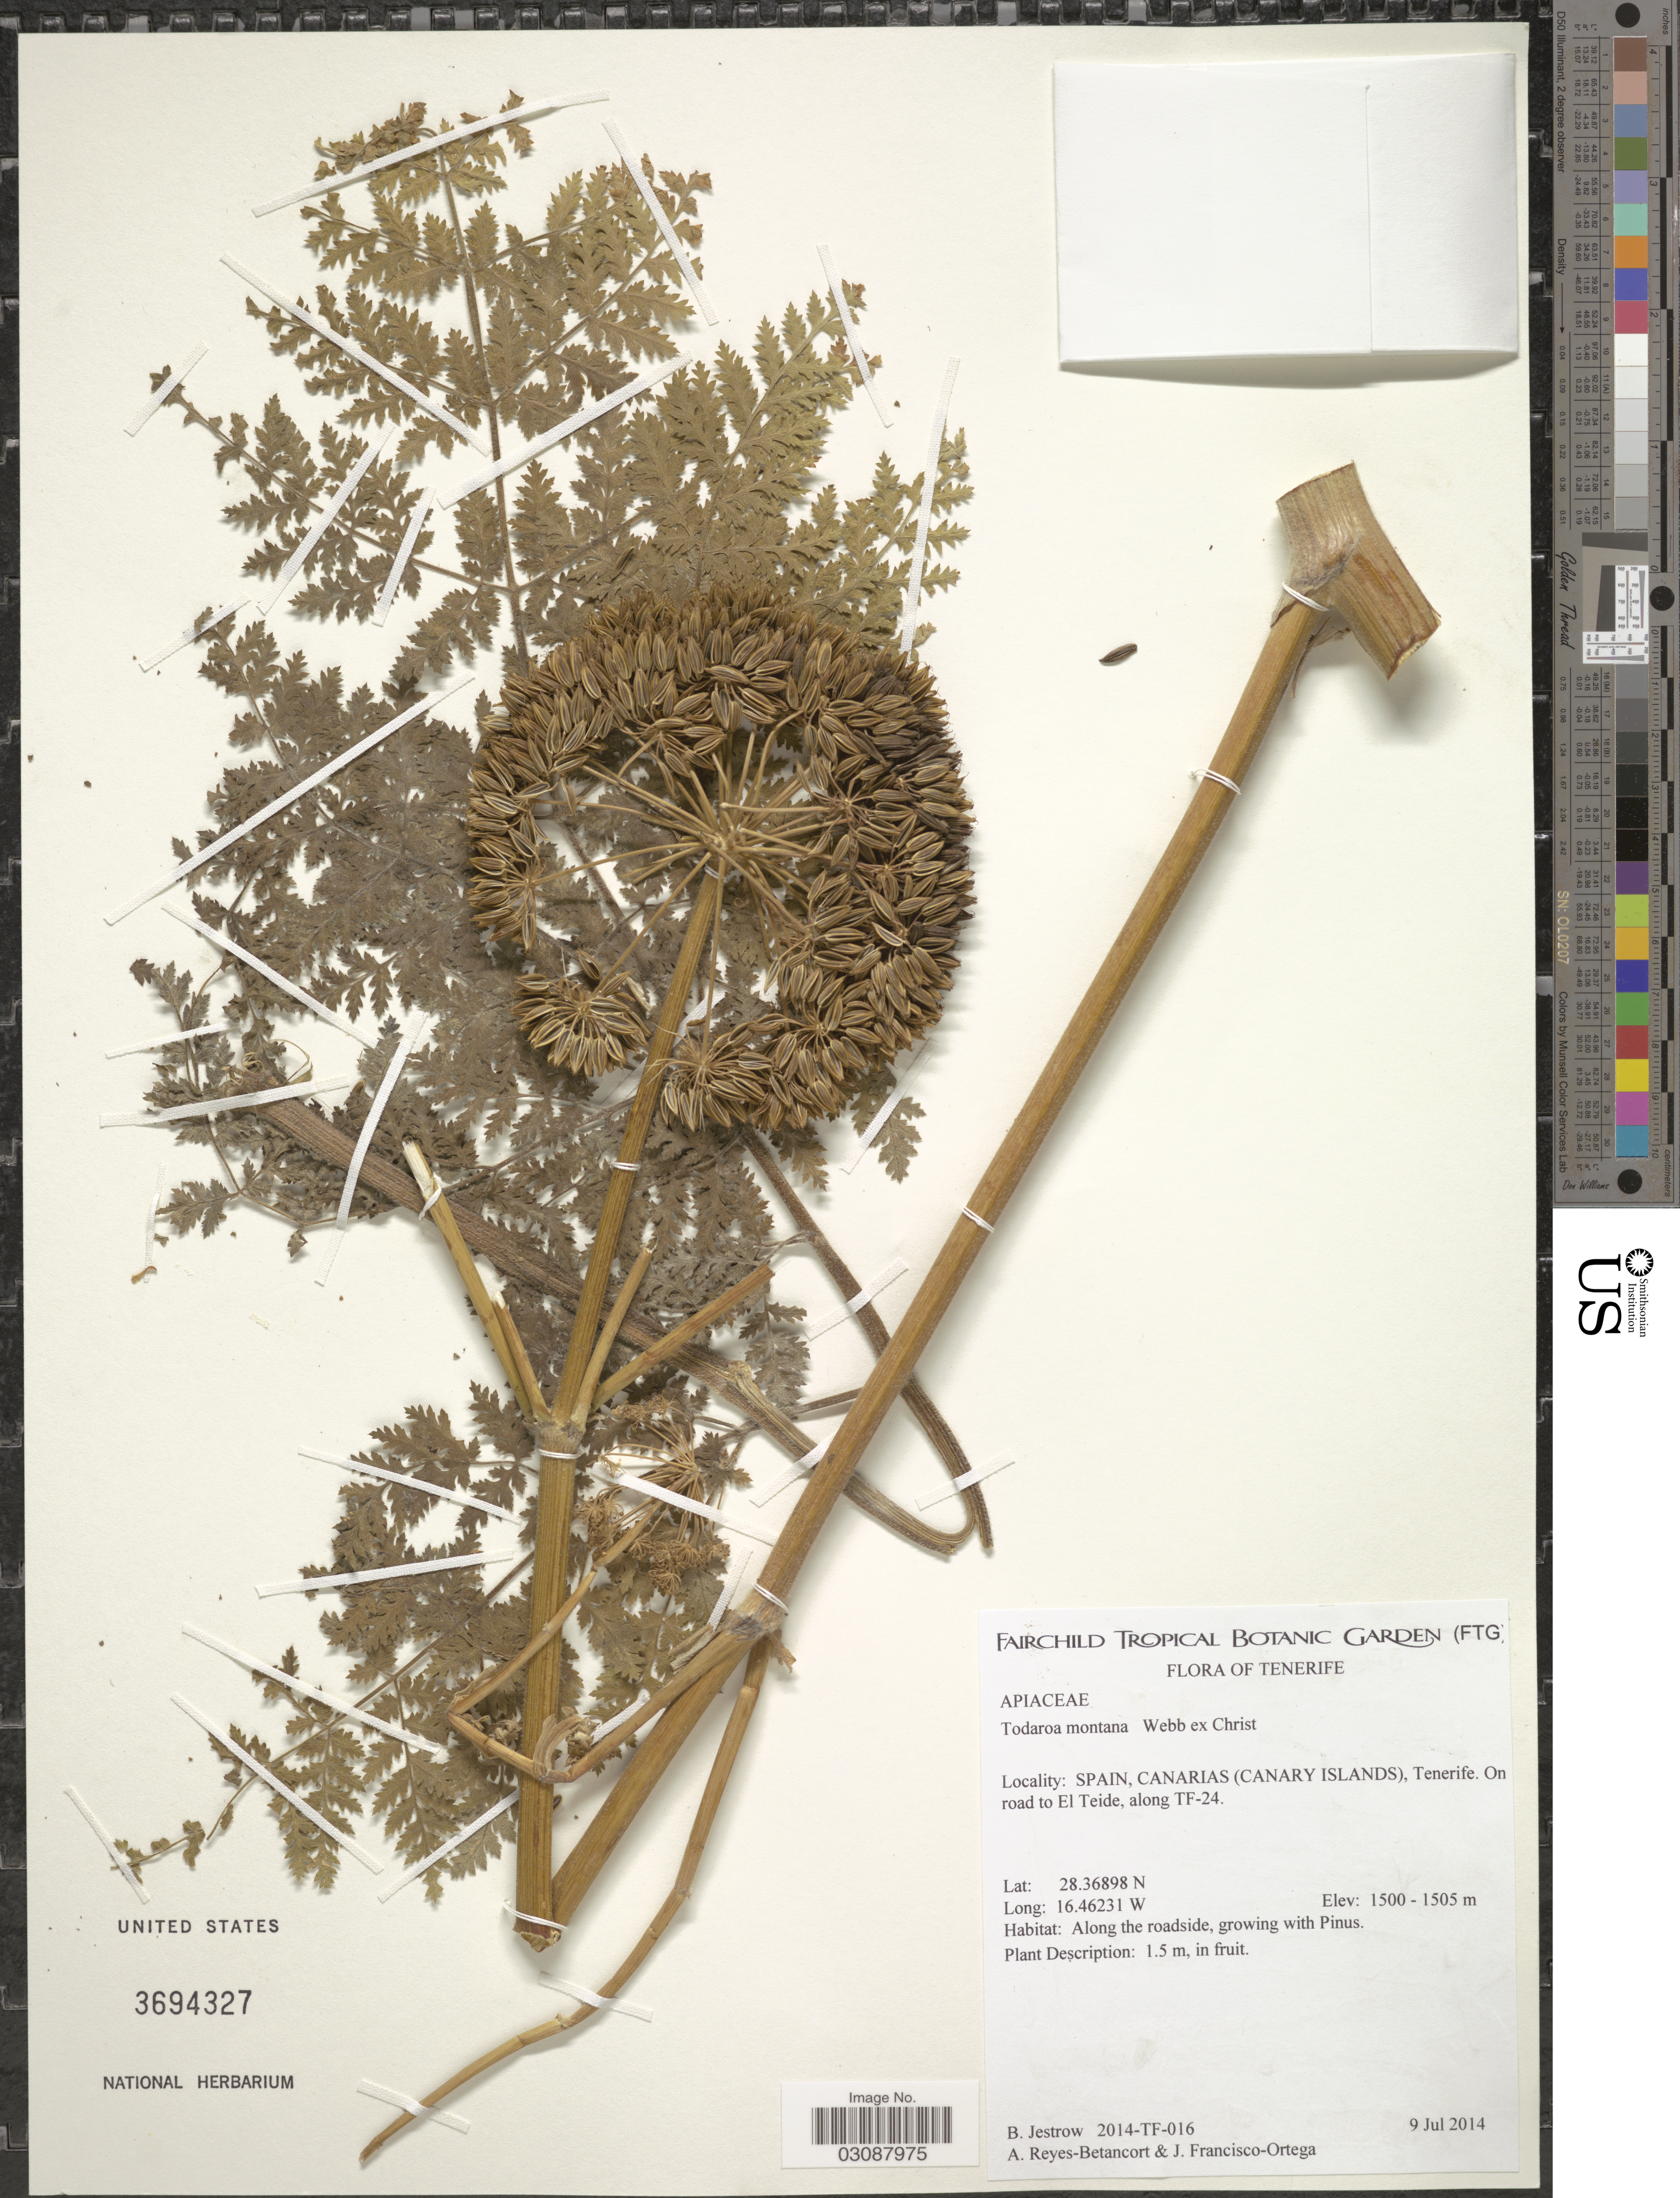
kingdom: Plantae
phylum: Tracheophyta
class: Magnoliopsida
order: Apiales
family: Apiaceae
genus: Todaroa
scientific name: Todaroa montana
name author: Webb ex Christ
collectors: B. Jestrow, A. Reyes-Betancort & J. Francisco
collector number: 2014-TF-016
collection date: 2014-07-09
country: Spain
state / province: Canarias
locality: Canarias (Canary Islands), Tenerife. On road to El Teide, along TF-24.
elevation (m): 1500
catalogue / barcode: US 3694327